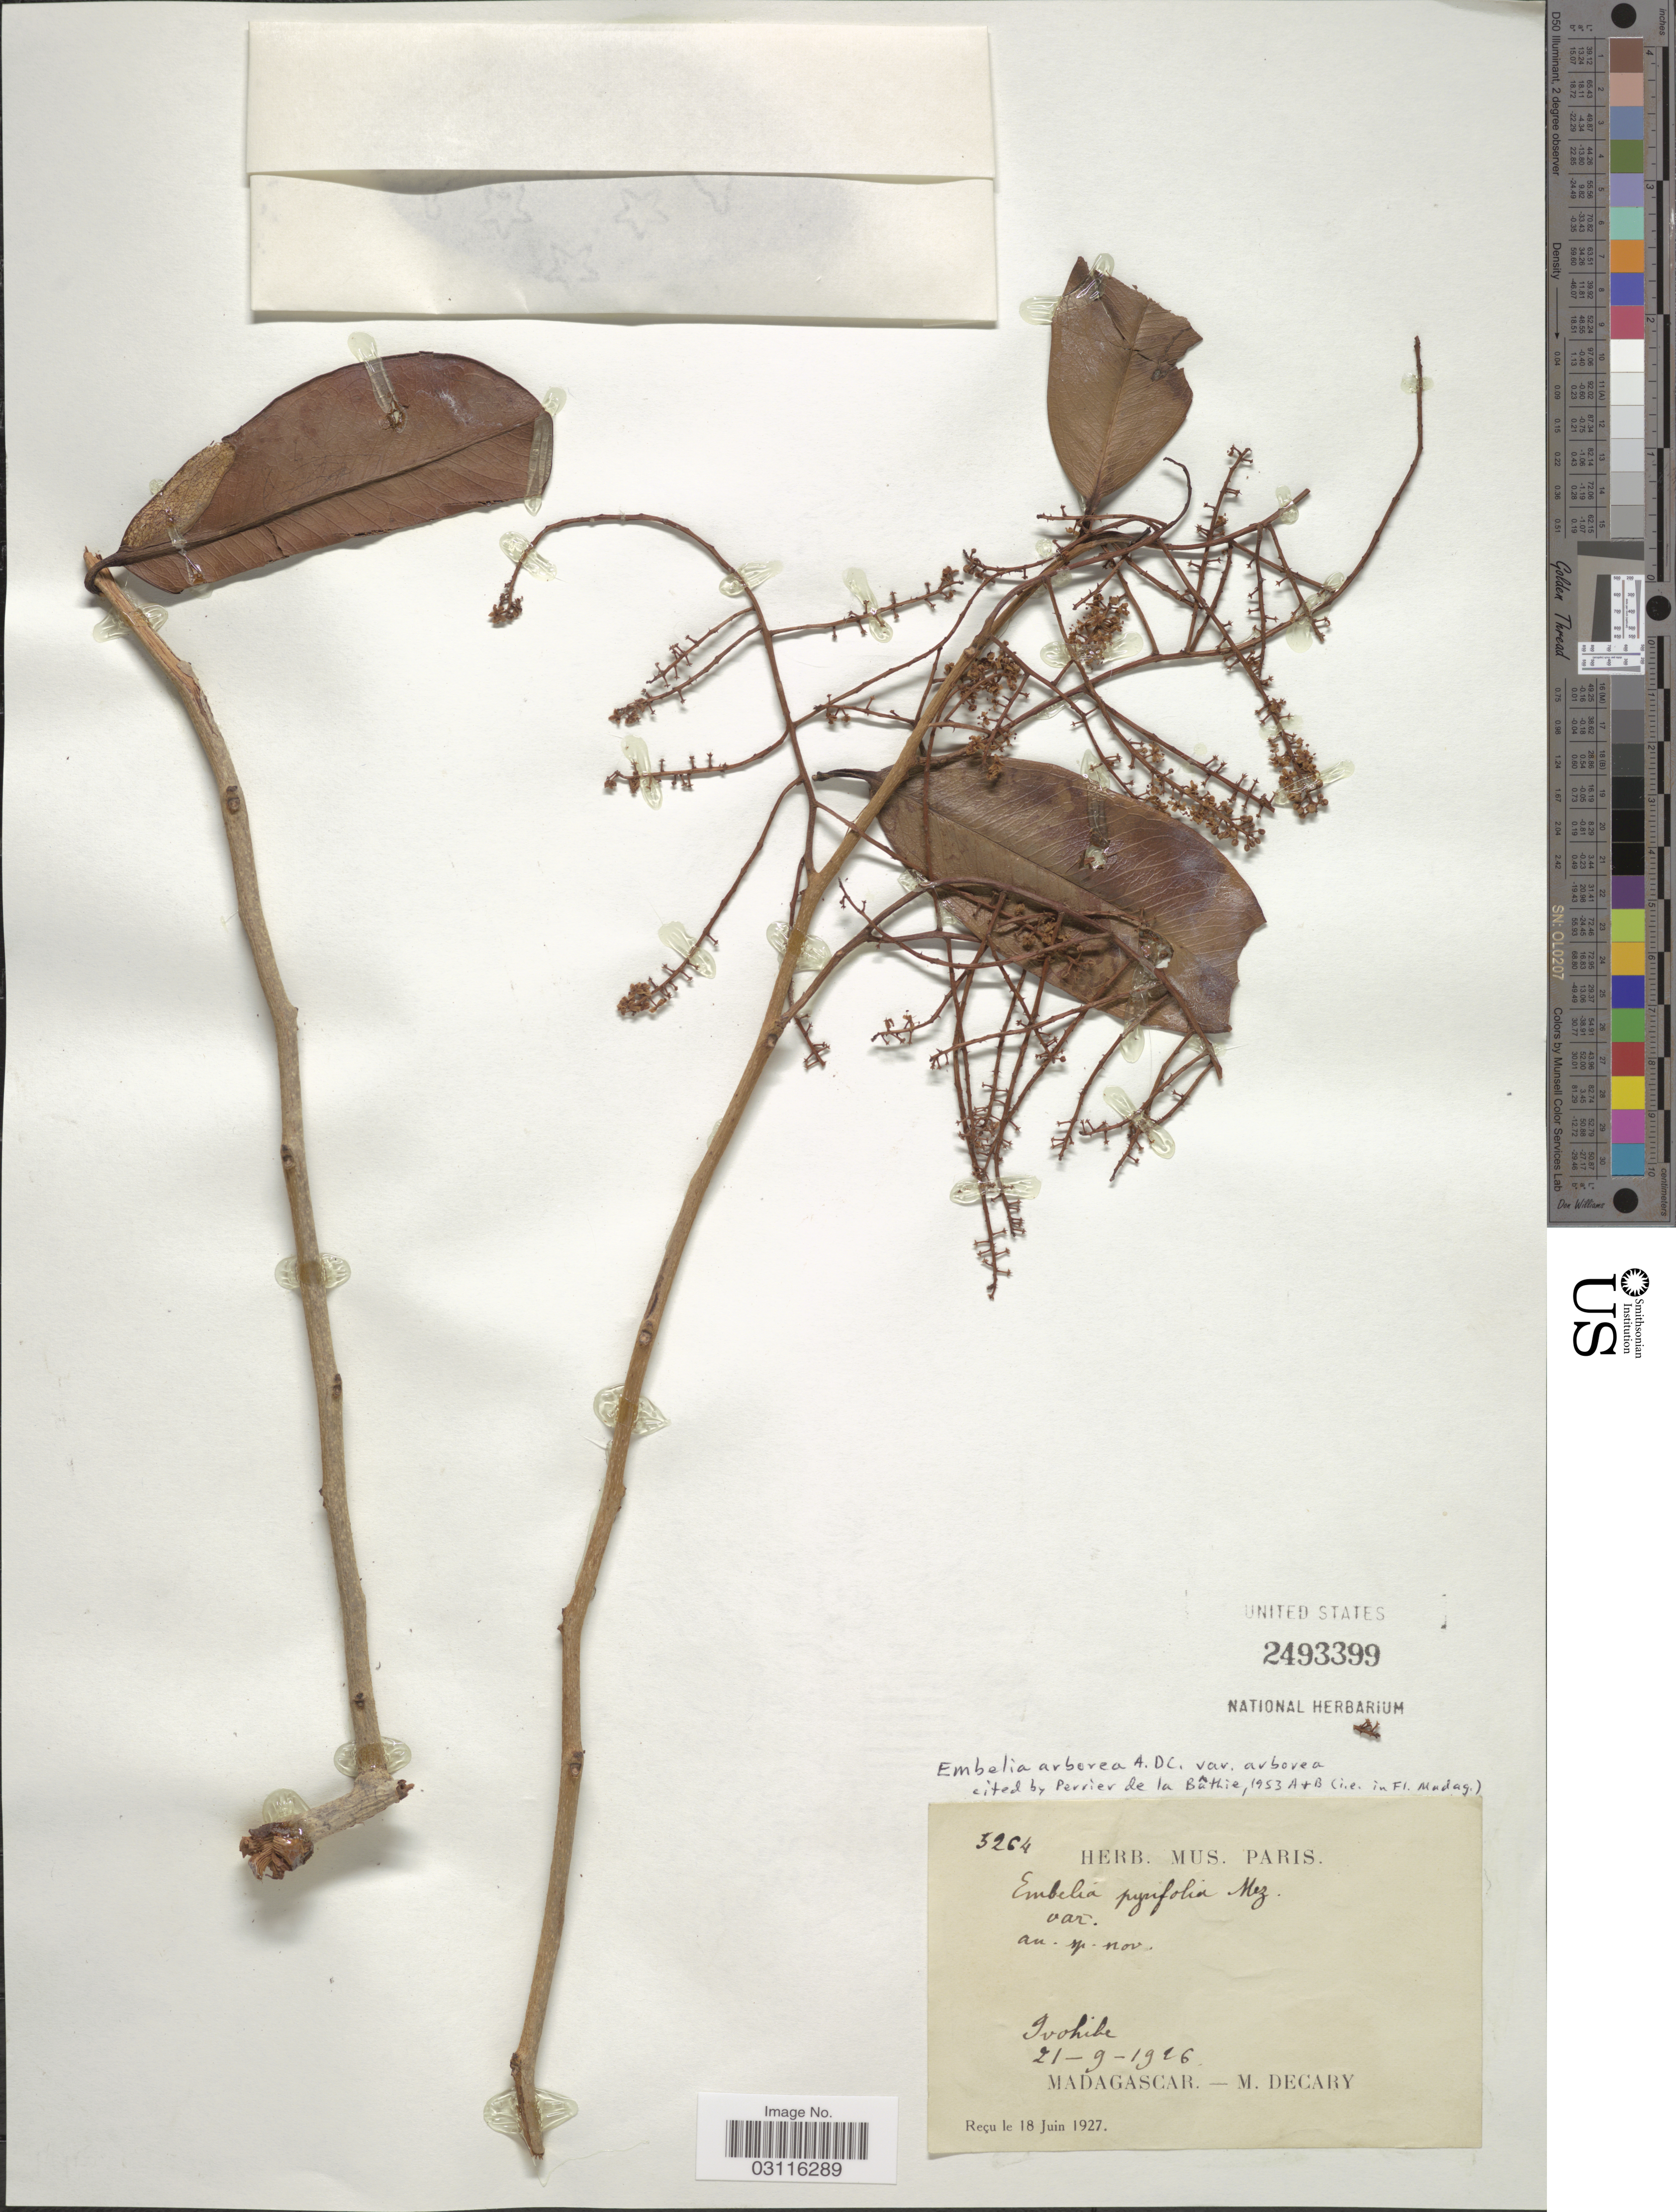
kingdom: Plantae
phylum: Tracheophyta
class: Magnoliopsida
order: Ericales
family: Primulaceae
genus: Embelia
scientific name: Embelia arborea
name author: A. DC.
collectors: R. Decary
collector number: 5264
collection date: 1926-09-21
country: Madagascar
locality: Ivohibe.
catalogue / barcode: US 2493399